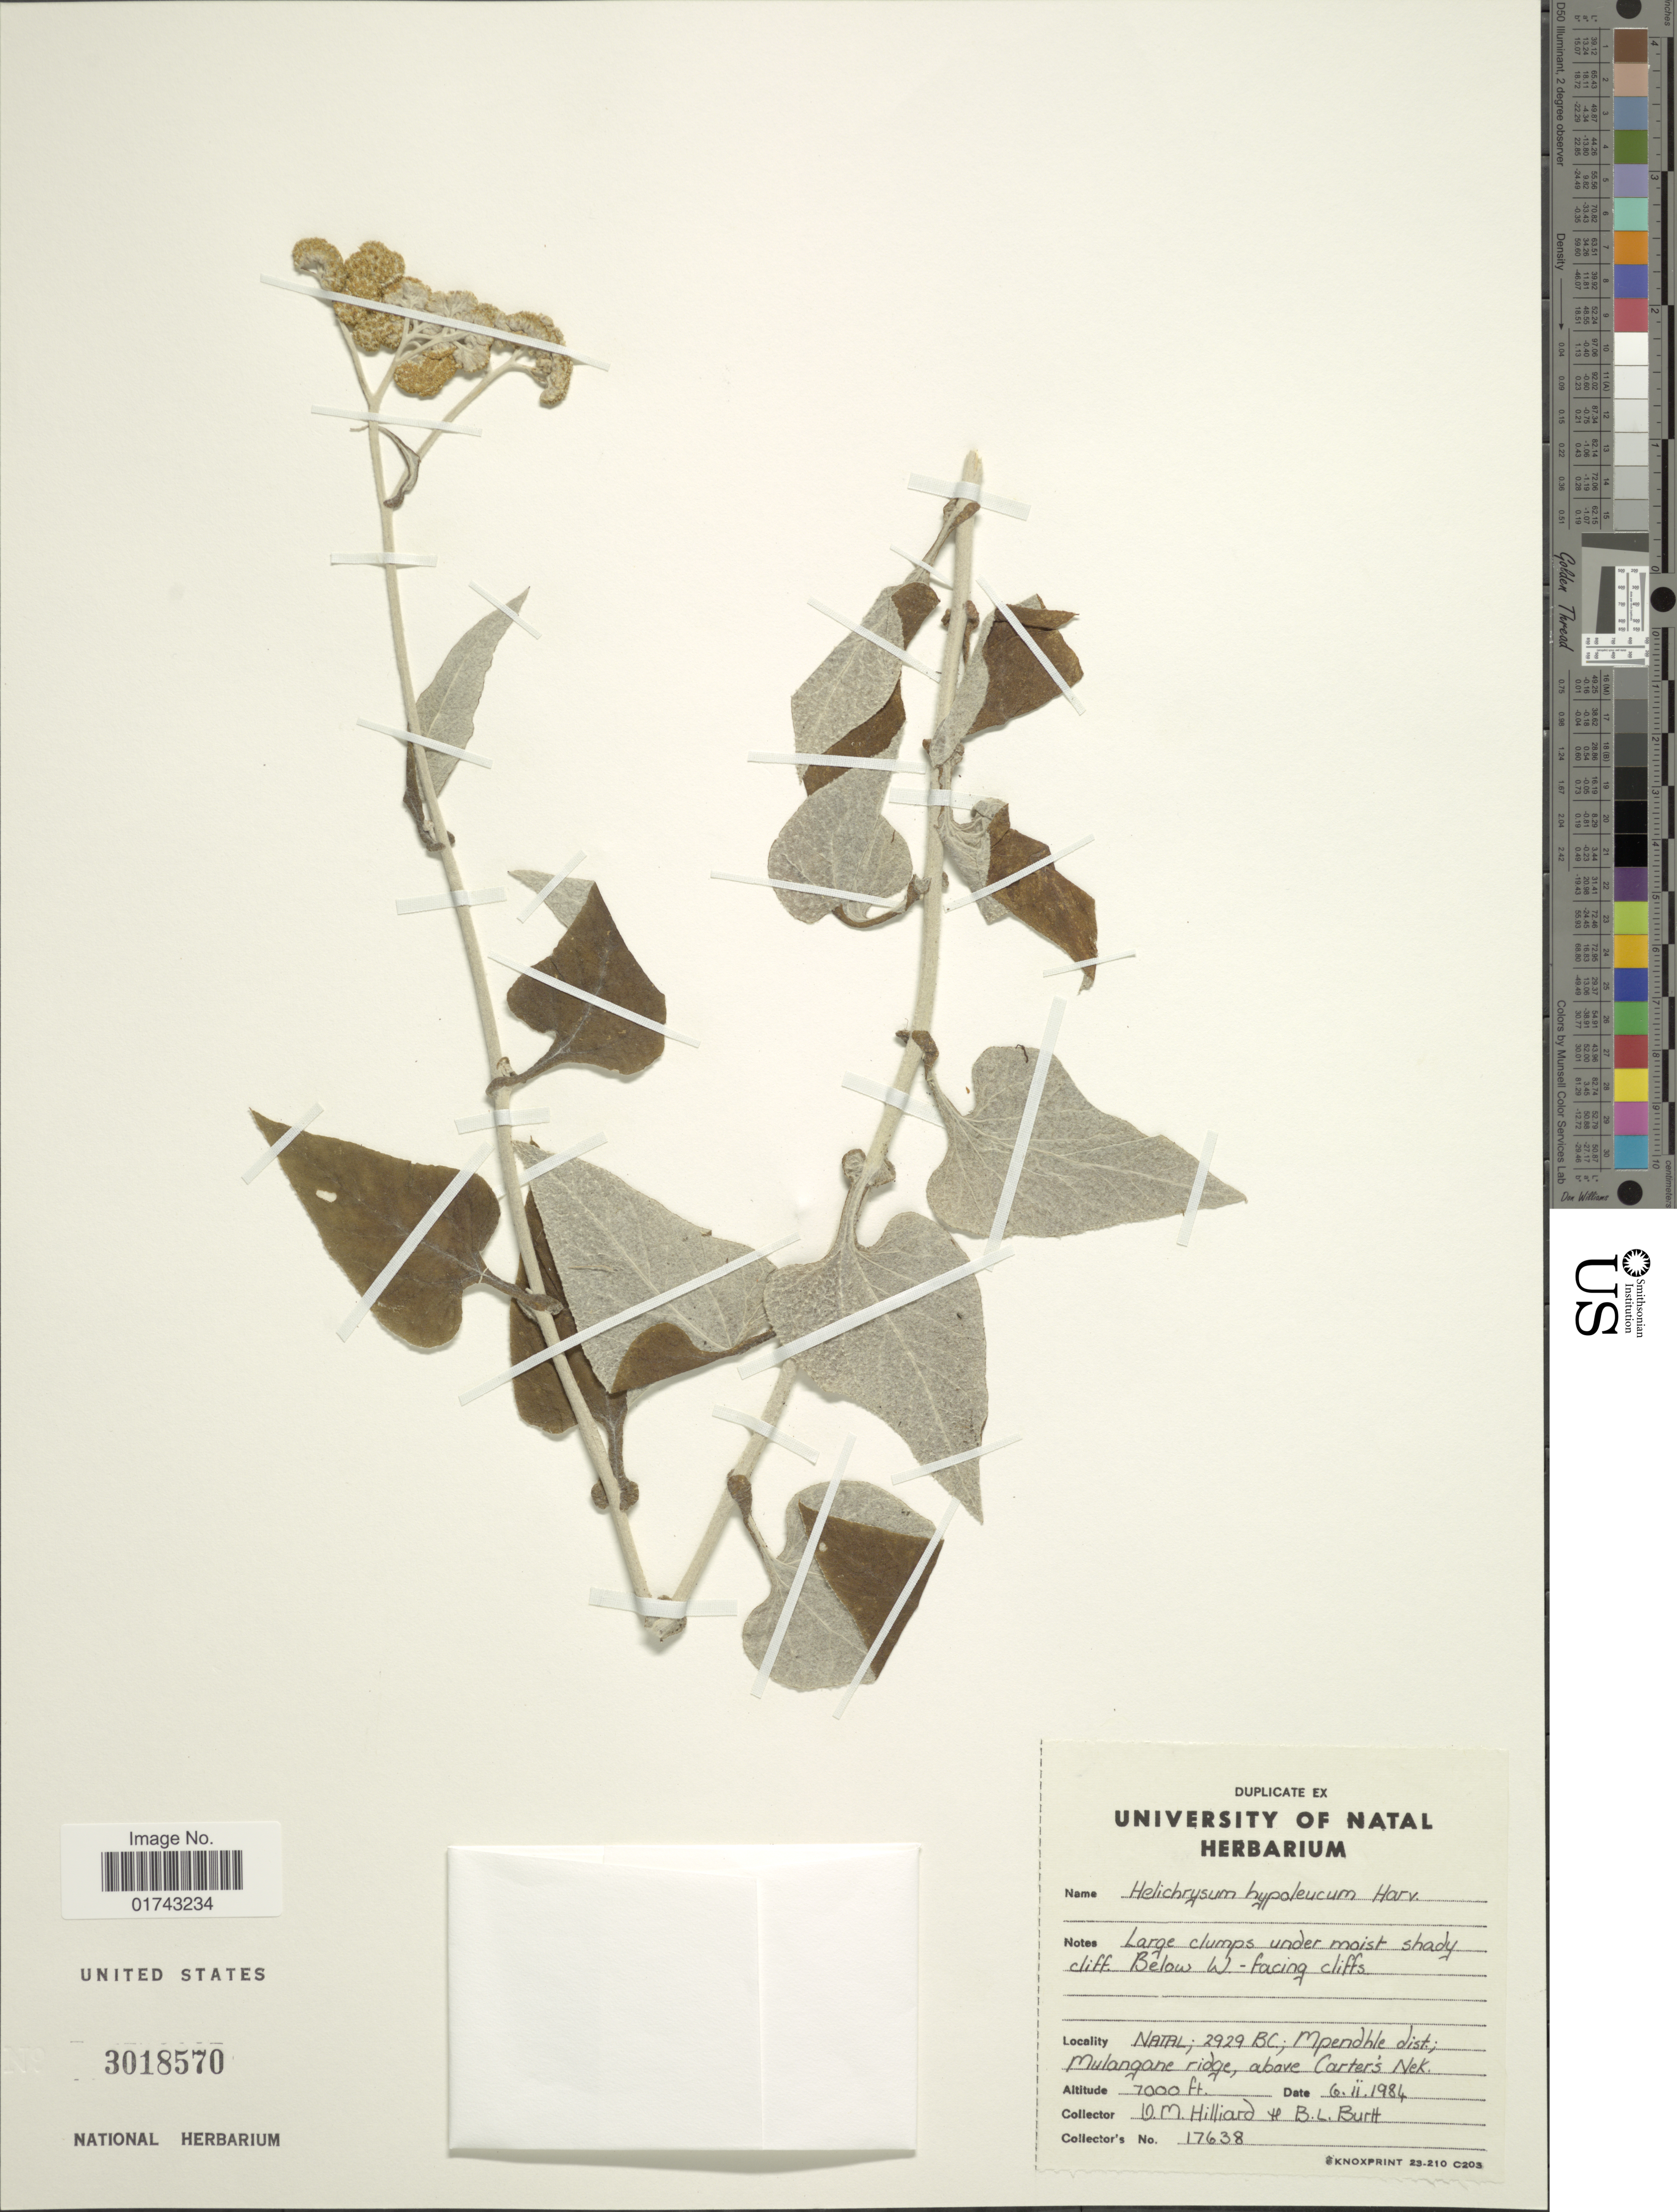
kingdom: Plantae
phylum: Tracheophyta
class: Magnoliopsida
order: Asterales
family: Asteraceae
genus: Helichrysum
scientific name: Helichrysum hypoleucum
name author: Harv.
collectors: O. M. Hilliard & B. L. Burtt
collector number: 17638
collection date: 1984-02-06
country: South Africa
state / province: KwaZulu-Natal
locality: Natal; 2929 BC; Mpendhle Dist., Mulangane rdige, above Carter's Nek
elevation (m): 2134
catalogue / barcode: US 3018570